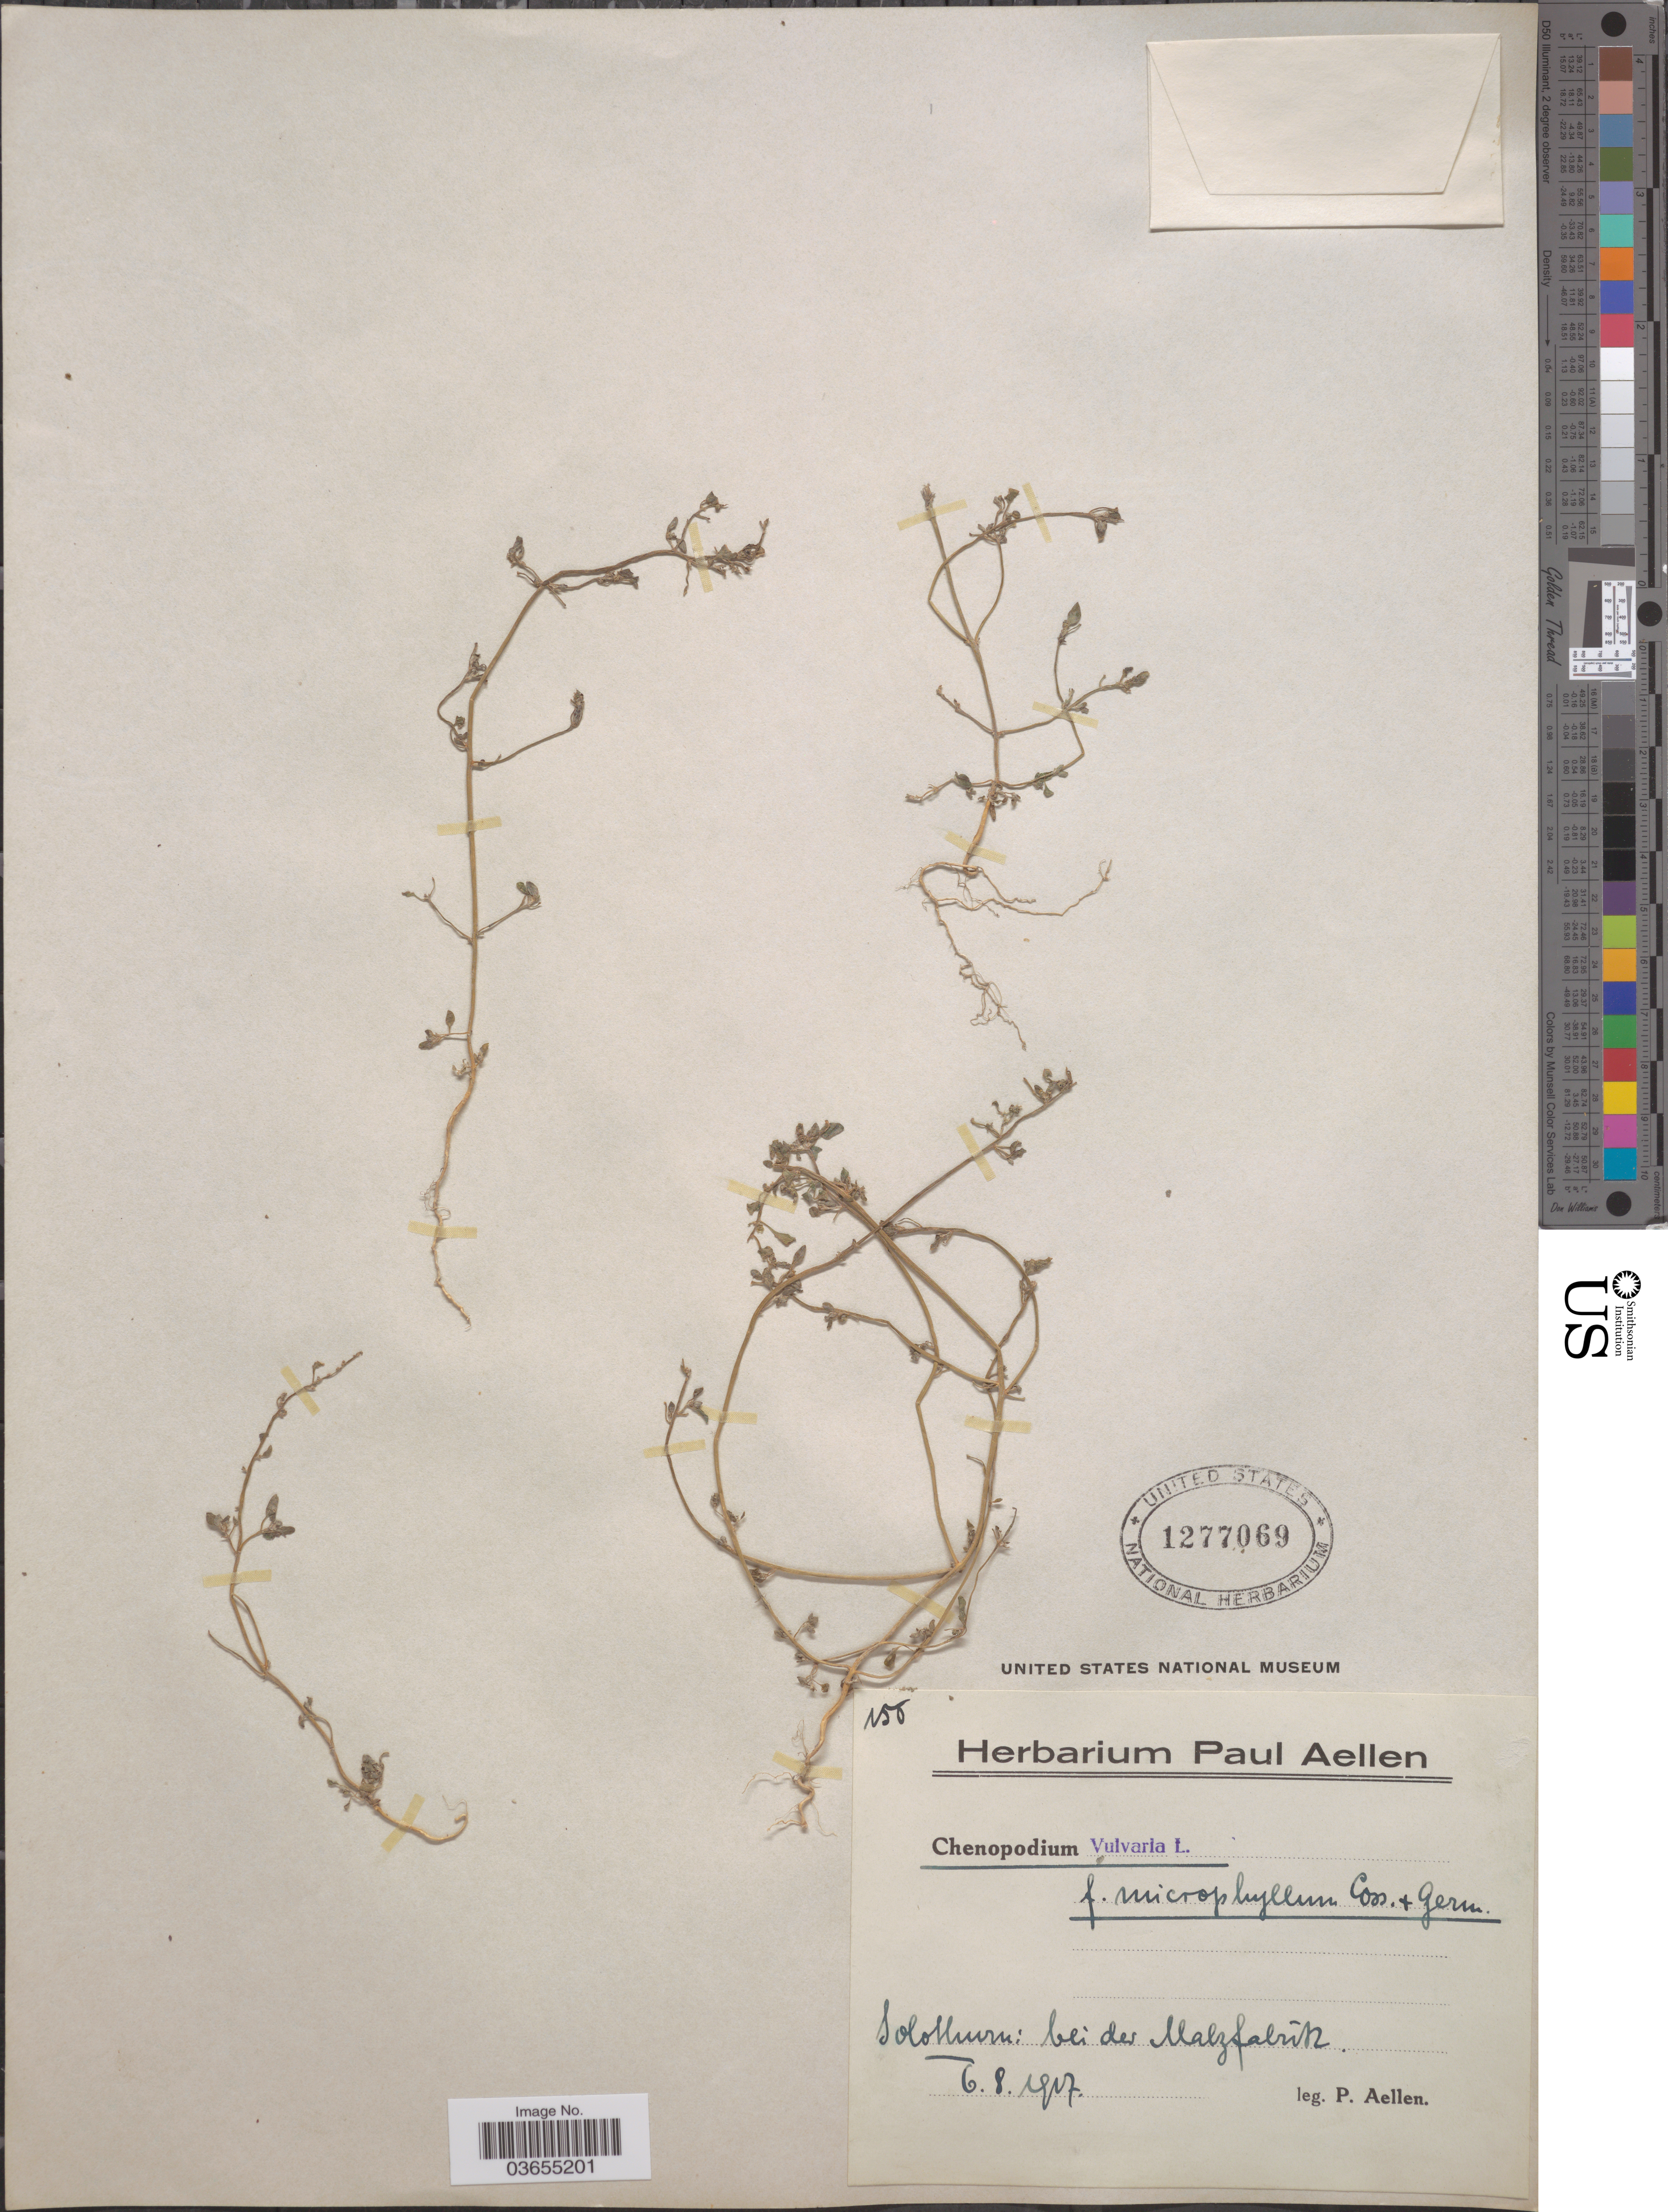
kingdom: Plantae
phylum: Tracheophyta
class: Magnoliopsida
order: Caryophyllales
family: Amaranthaceae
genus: Chenopodium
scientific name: Chenopodium vulvaria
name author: L.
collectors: P. Aellen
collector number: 156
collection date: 1917-08-06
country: Switzerland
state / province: Solothurn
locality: Bei des Malzfabrik.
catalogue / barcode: US 1277069